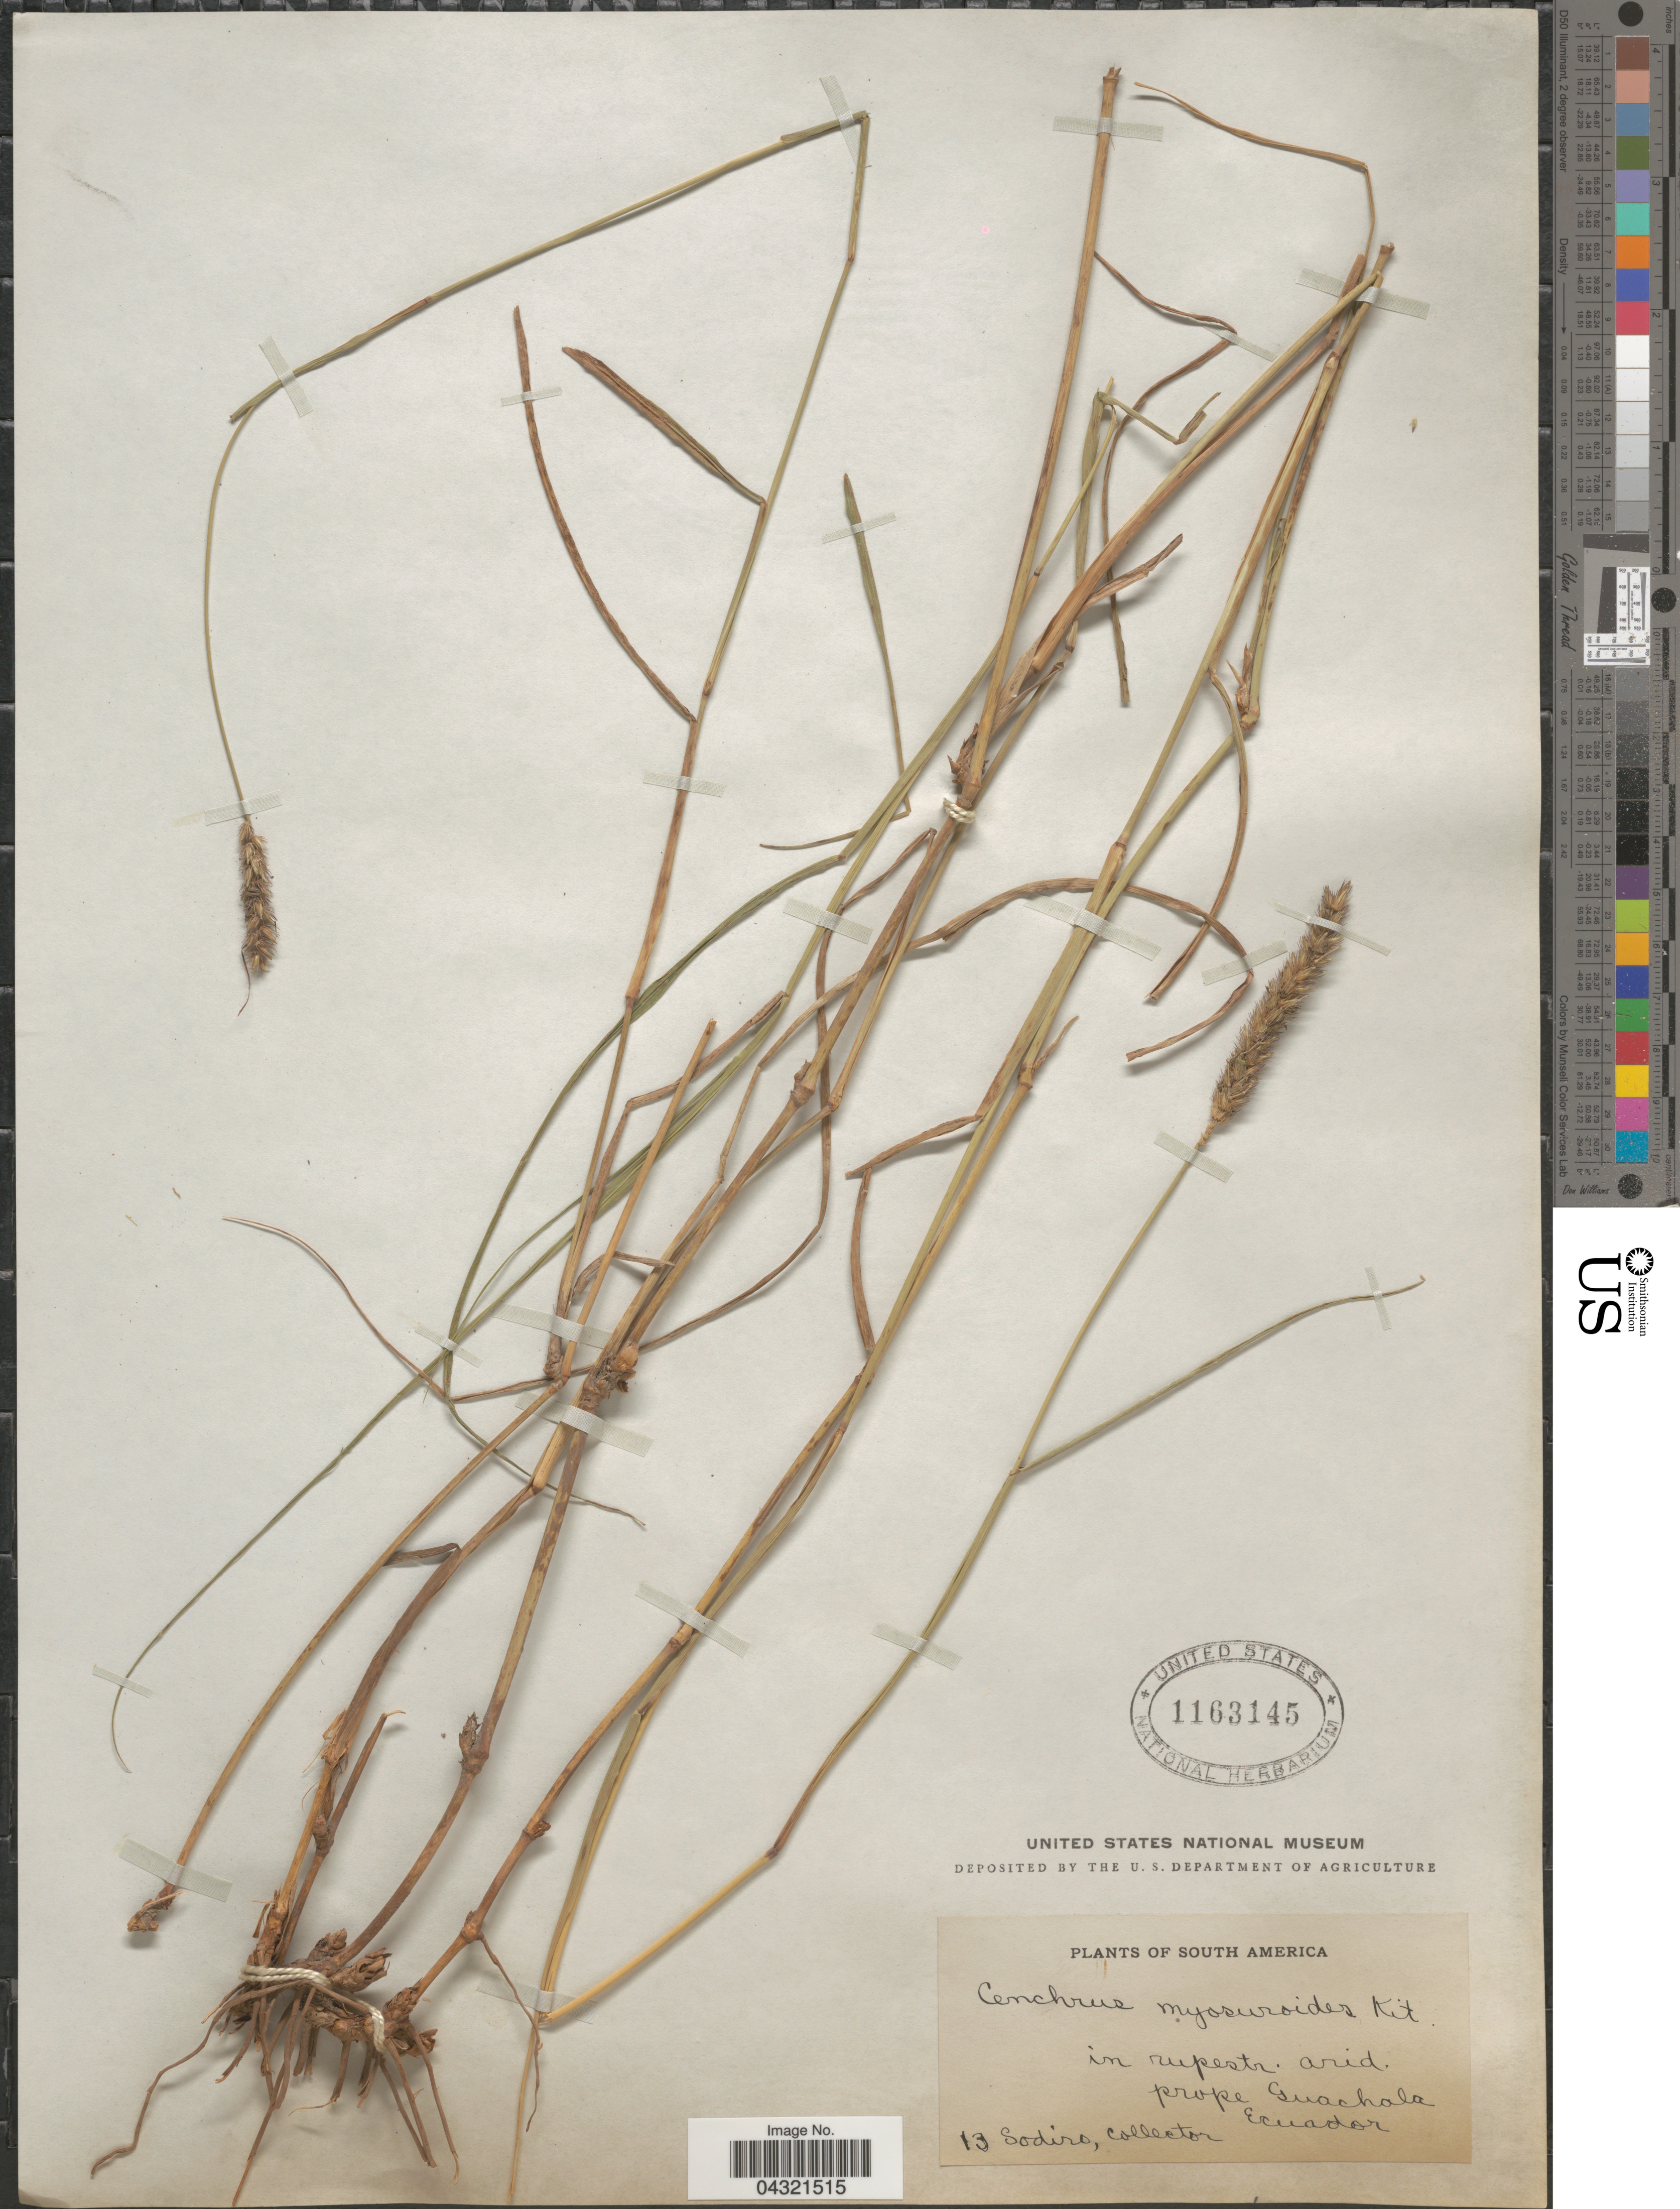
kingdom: Plantae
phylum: Tracheophyta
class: Liliopsida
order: Poales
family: Poaceae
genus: Cenchrus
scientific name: Cenchrus myosuroides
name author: Kunth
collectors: Sodiro, --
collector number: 13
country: Ecuador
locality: In rupestr. arid. prope Guachala.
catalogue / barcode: US 1163145